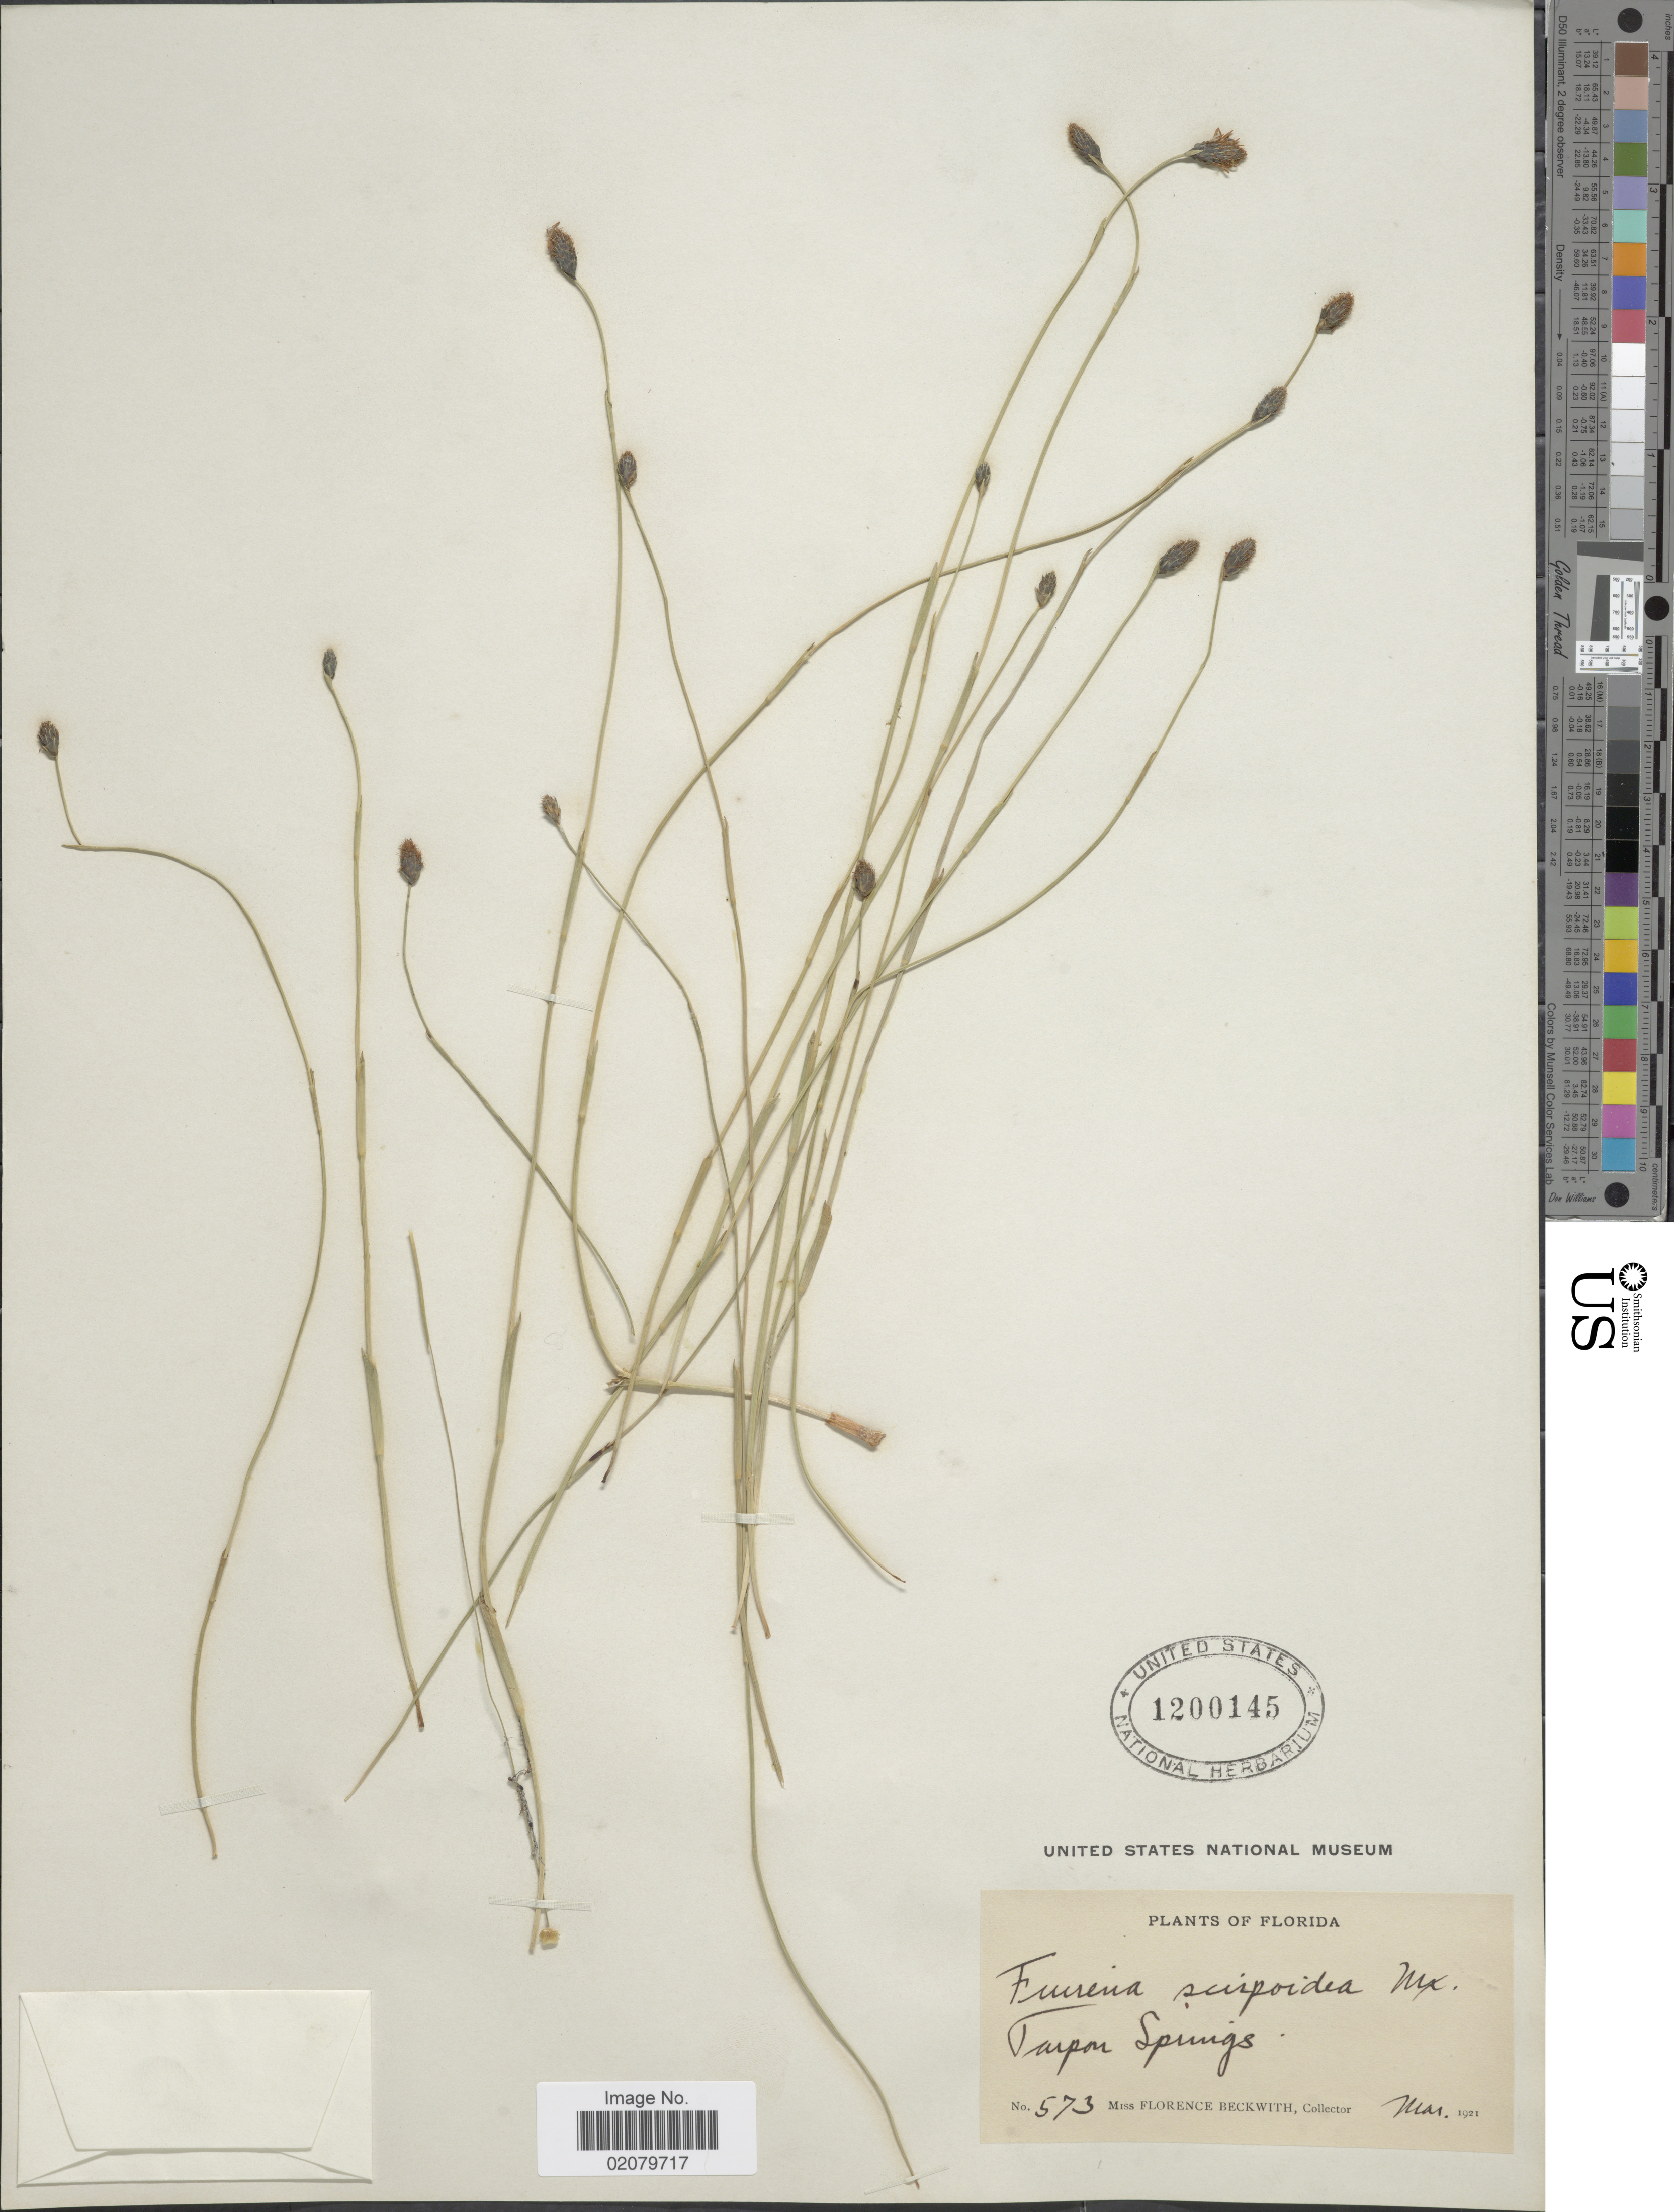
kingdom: Plantae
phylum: Tracheophyta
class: Liliopsida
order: Poales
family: Cyperaceae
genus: Fuirena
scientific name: Fuirena scirpoidea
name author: Michx.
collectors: F. Beckwith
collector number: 573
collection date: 1921-03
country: United States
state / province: Florida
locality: Tarpon Springs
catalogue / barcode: US 1200145